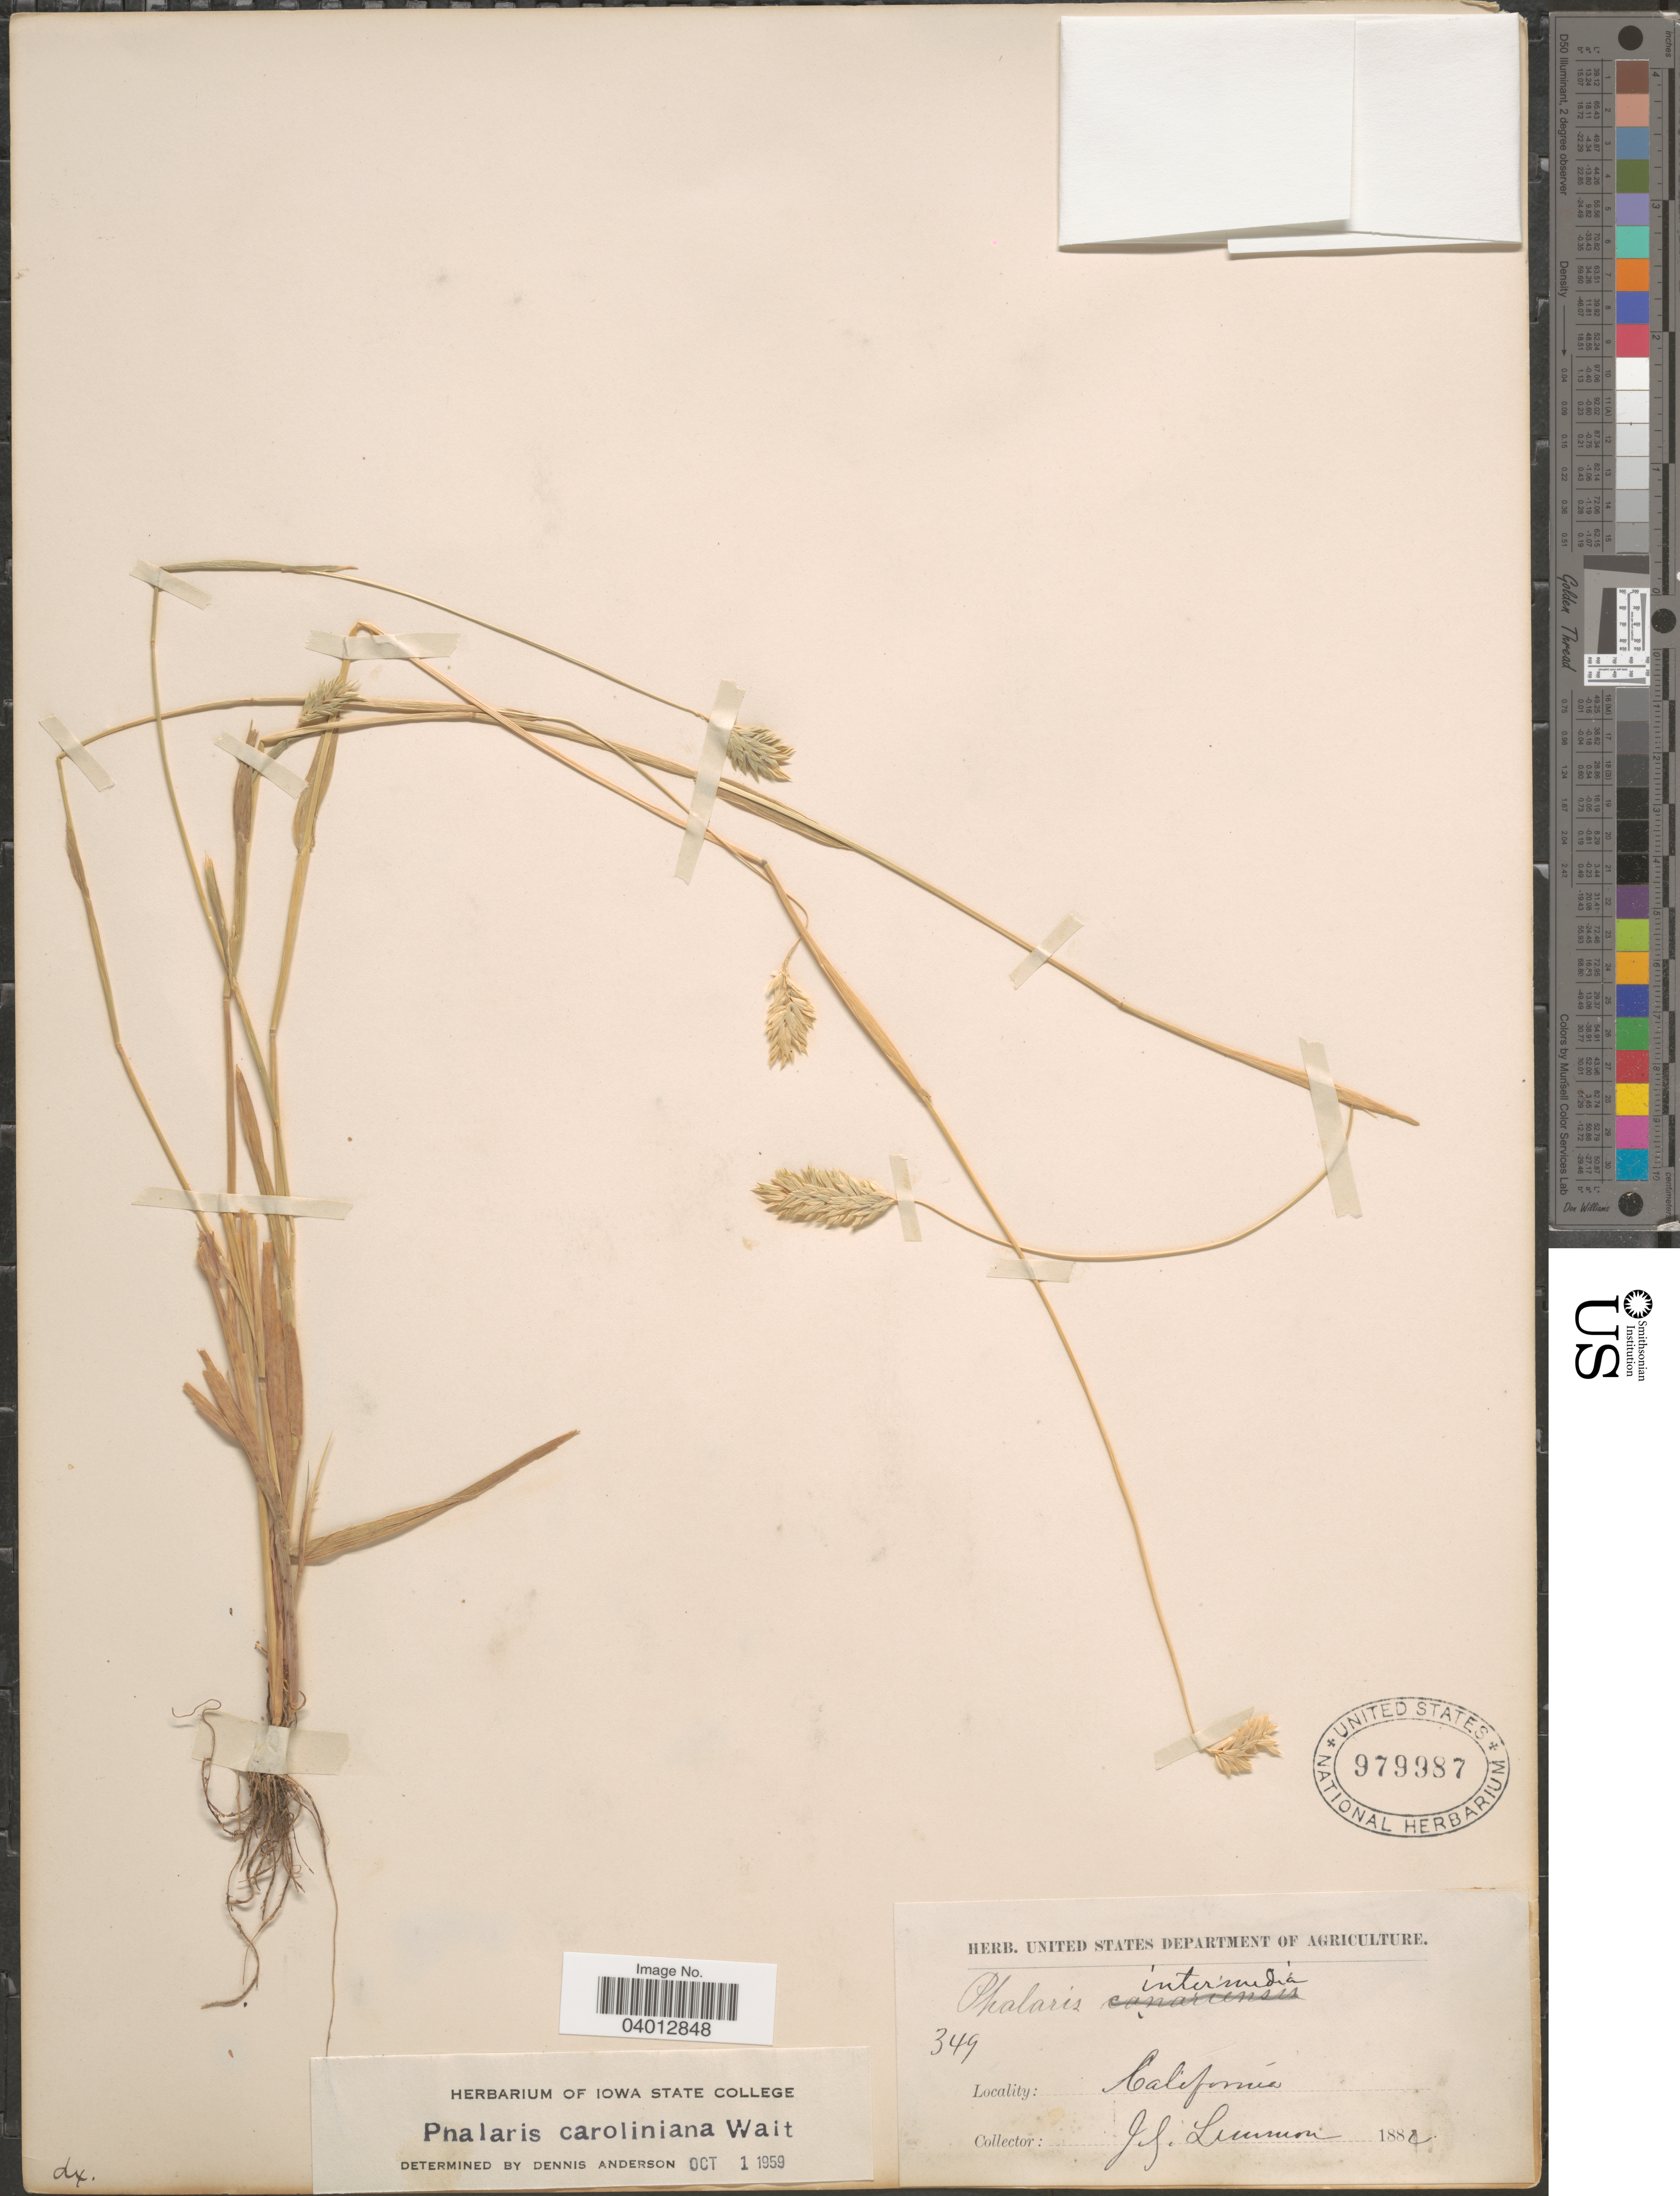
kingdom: Plantae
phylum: Tracheophyta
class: Liliopsida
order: Poales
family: Poaceae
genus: Phalaris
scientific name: Phalaris caroliniana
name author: Walter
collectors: J. Lemmon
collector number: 349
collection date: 1882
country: United States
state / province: California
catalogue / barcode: US 979987